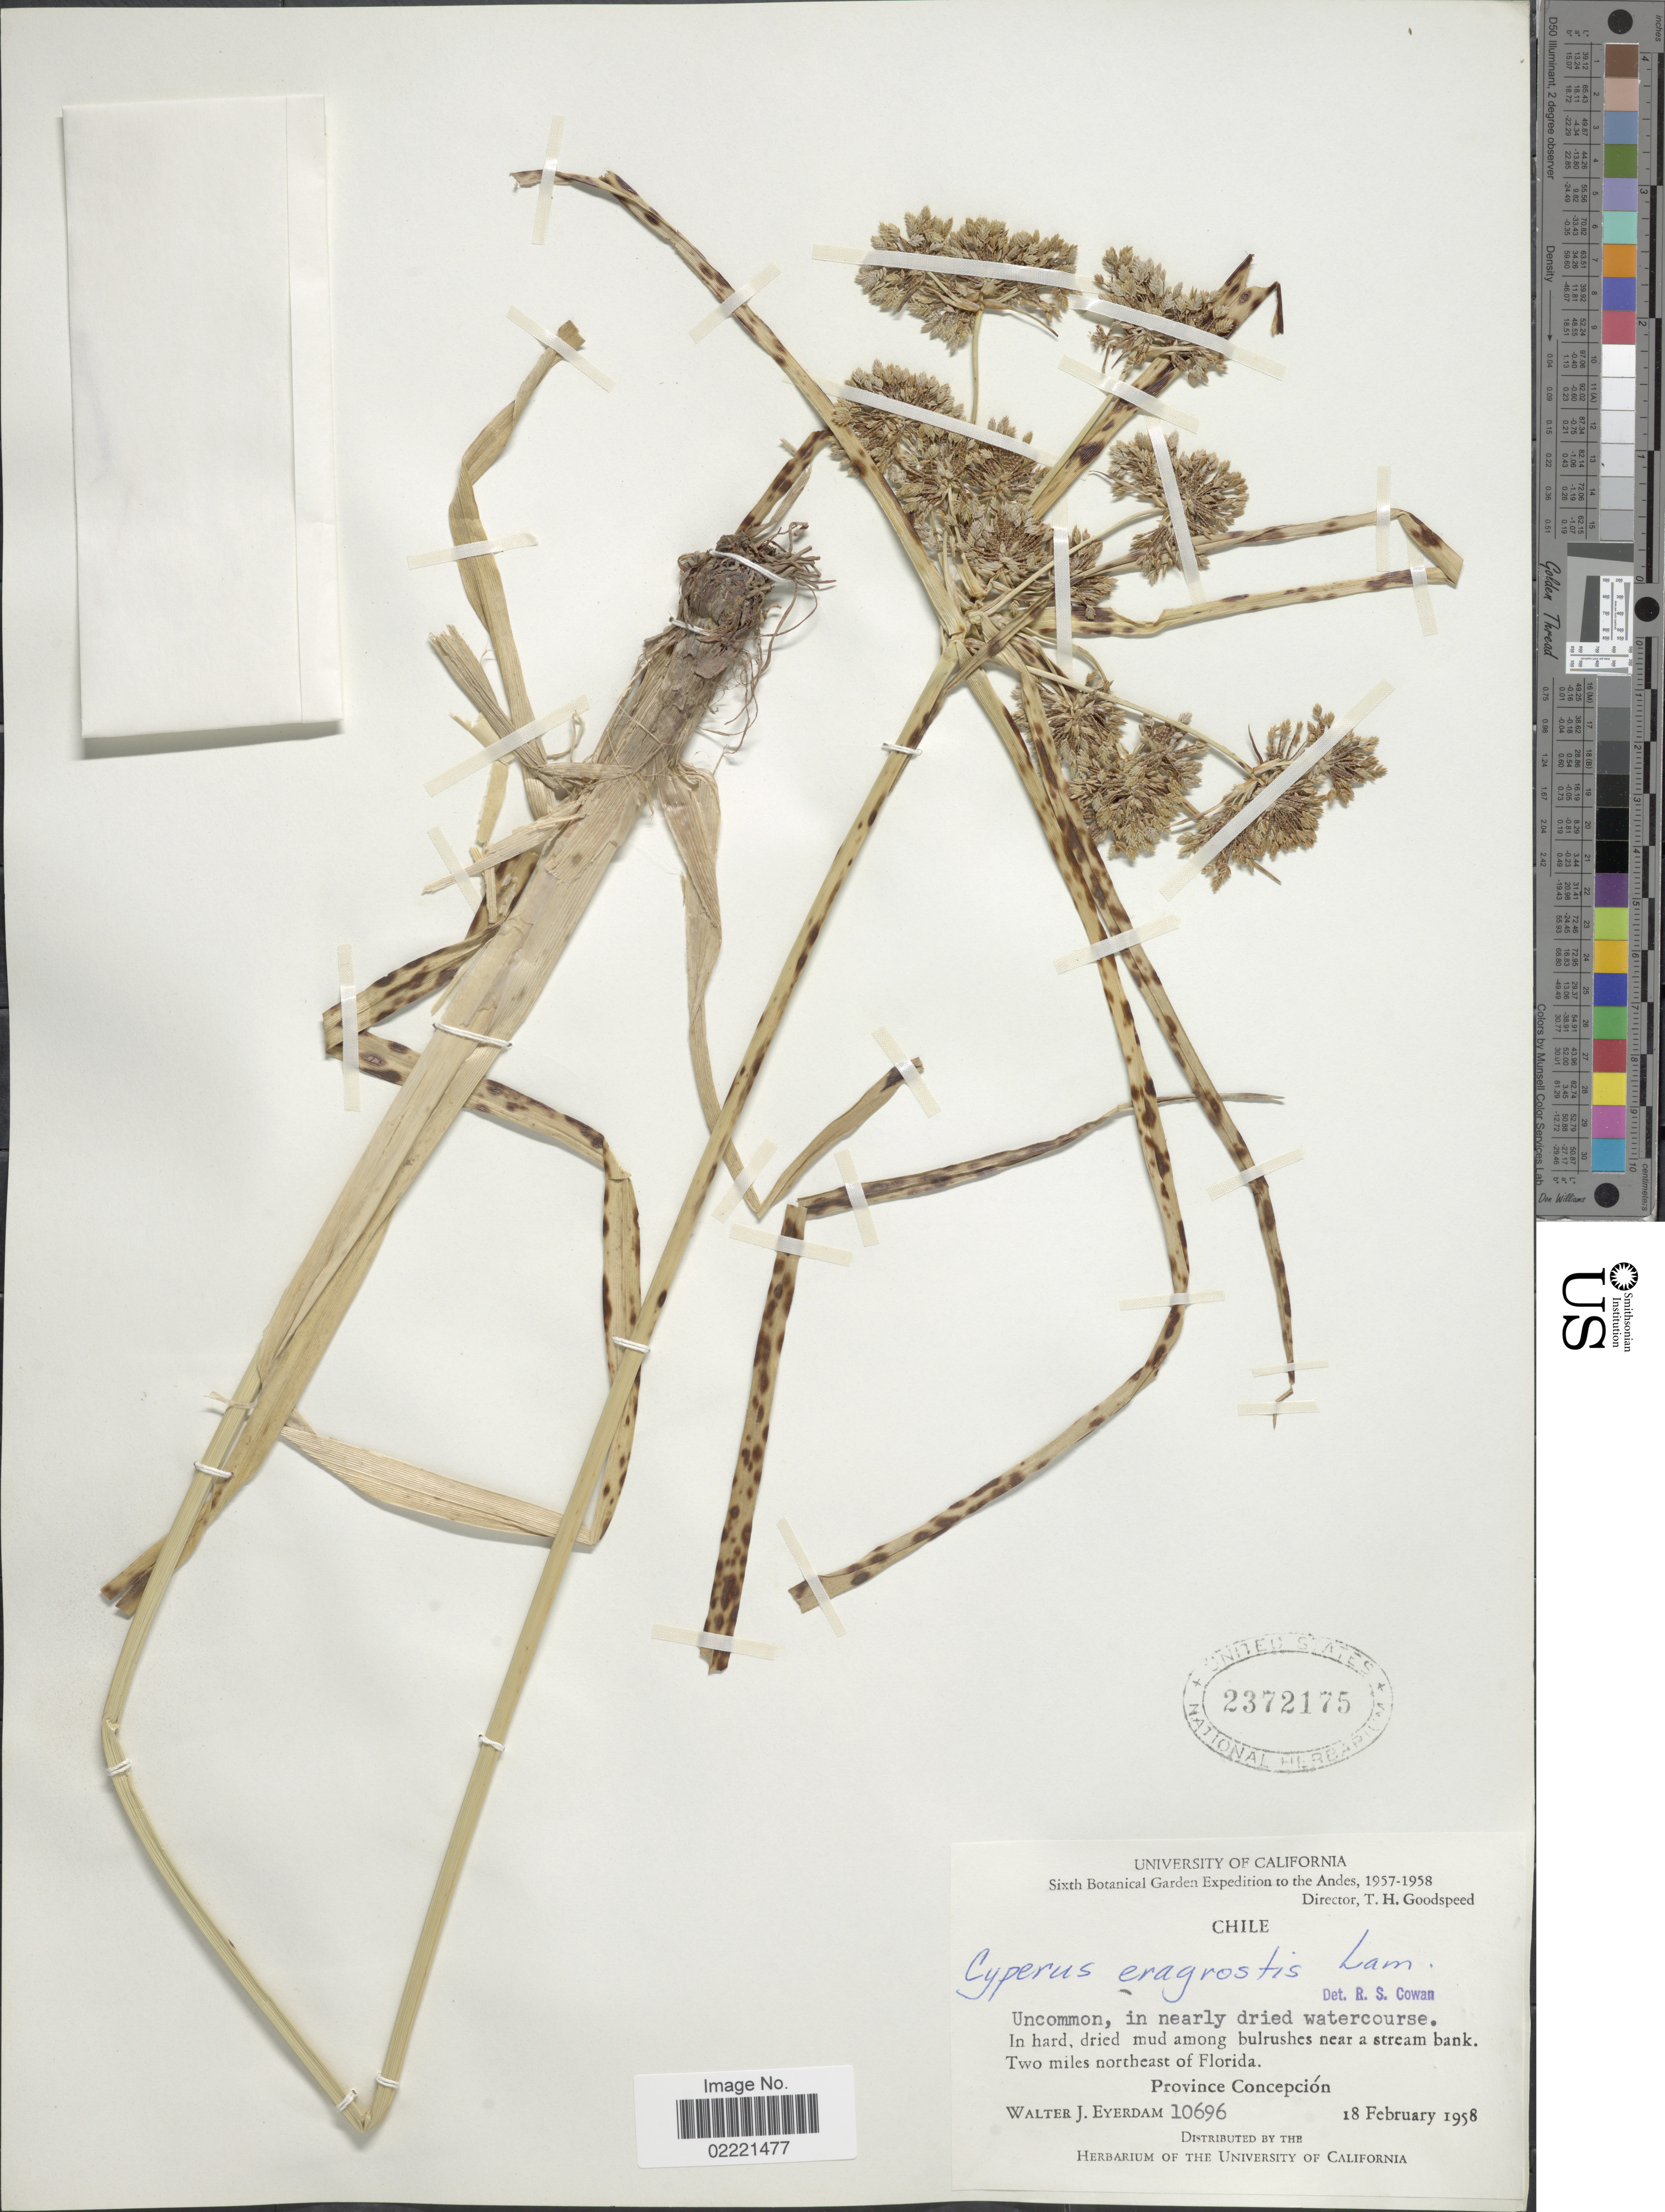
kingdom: Plantae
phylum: Tracheophyta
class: Liliopsida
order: Poales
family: Cyperaceae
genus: Cyperus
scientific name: Cyperus eragrostis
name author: Lam.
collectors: W. J. Eyerdam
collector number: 10696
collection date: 1958-02-18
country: Chile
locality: Two miles northeast of Florida, Province Concepcion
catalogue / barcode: US 2372175